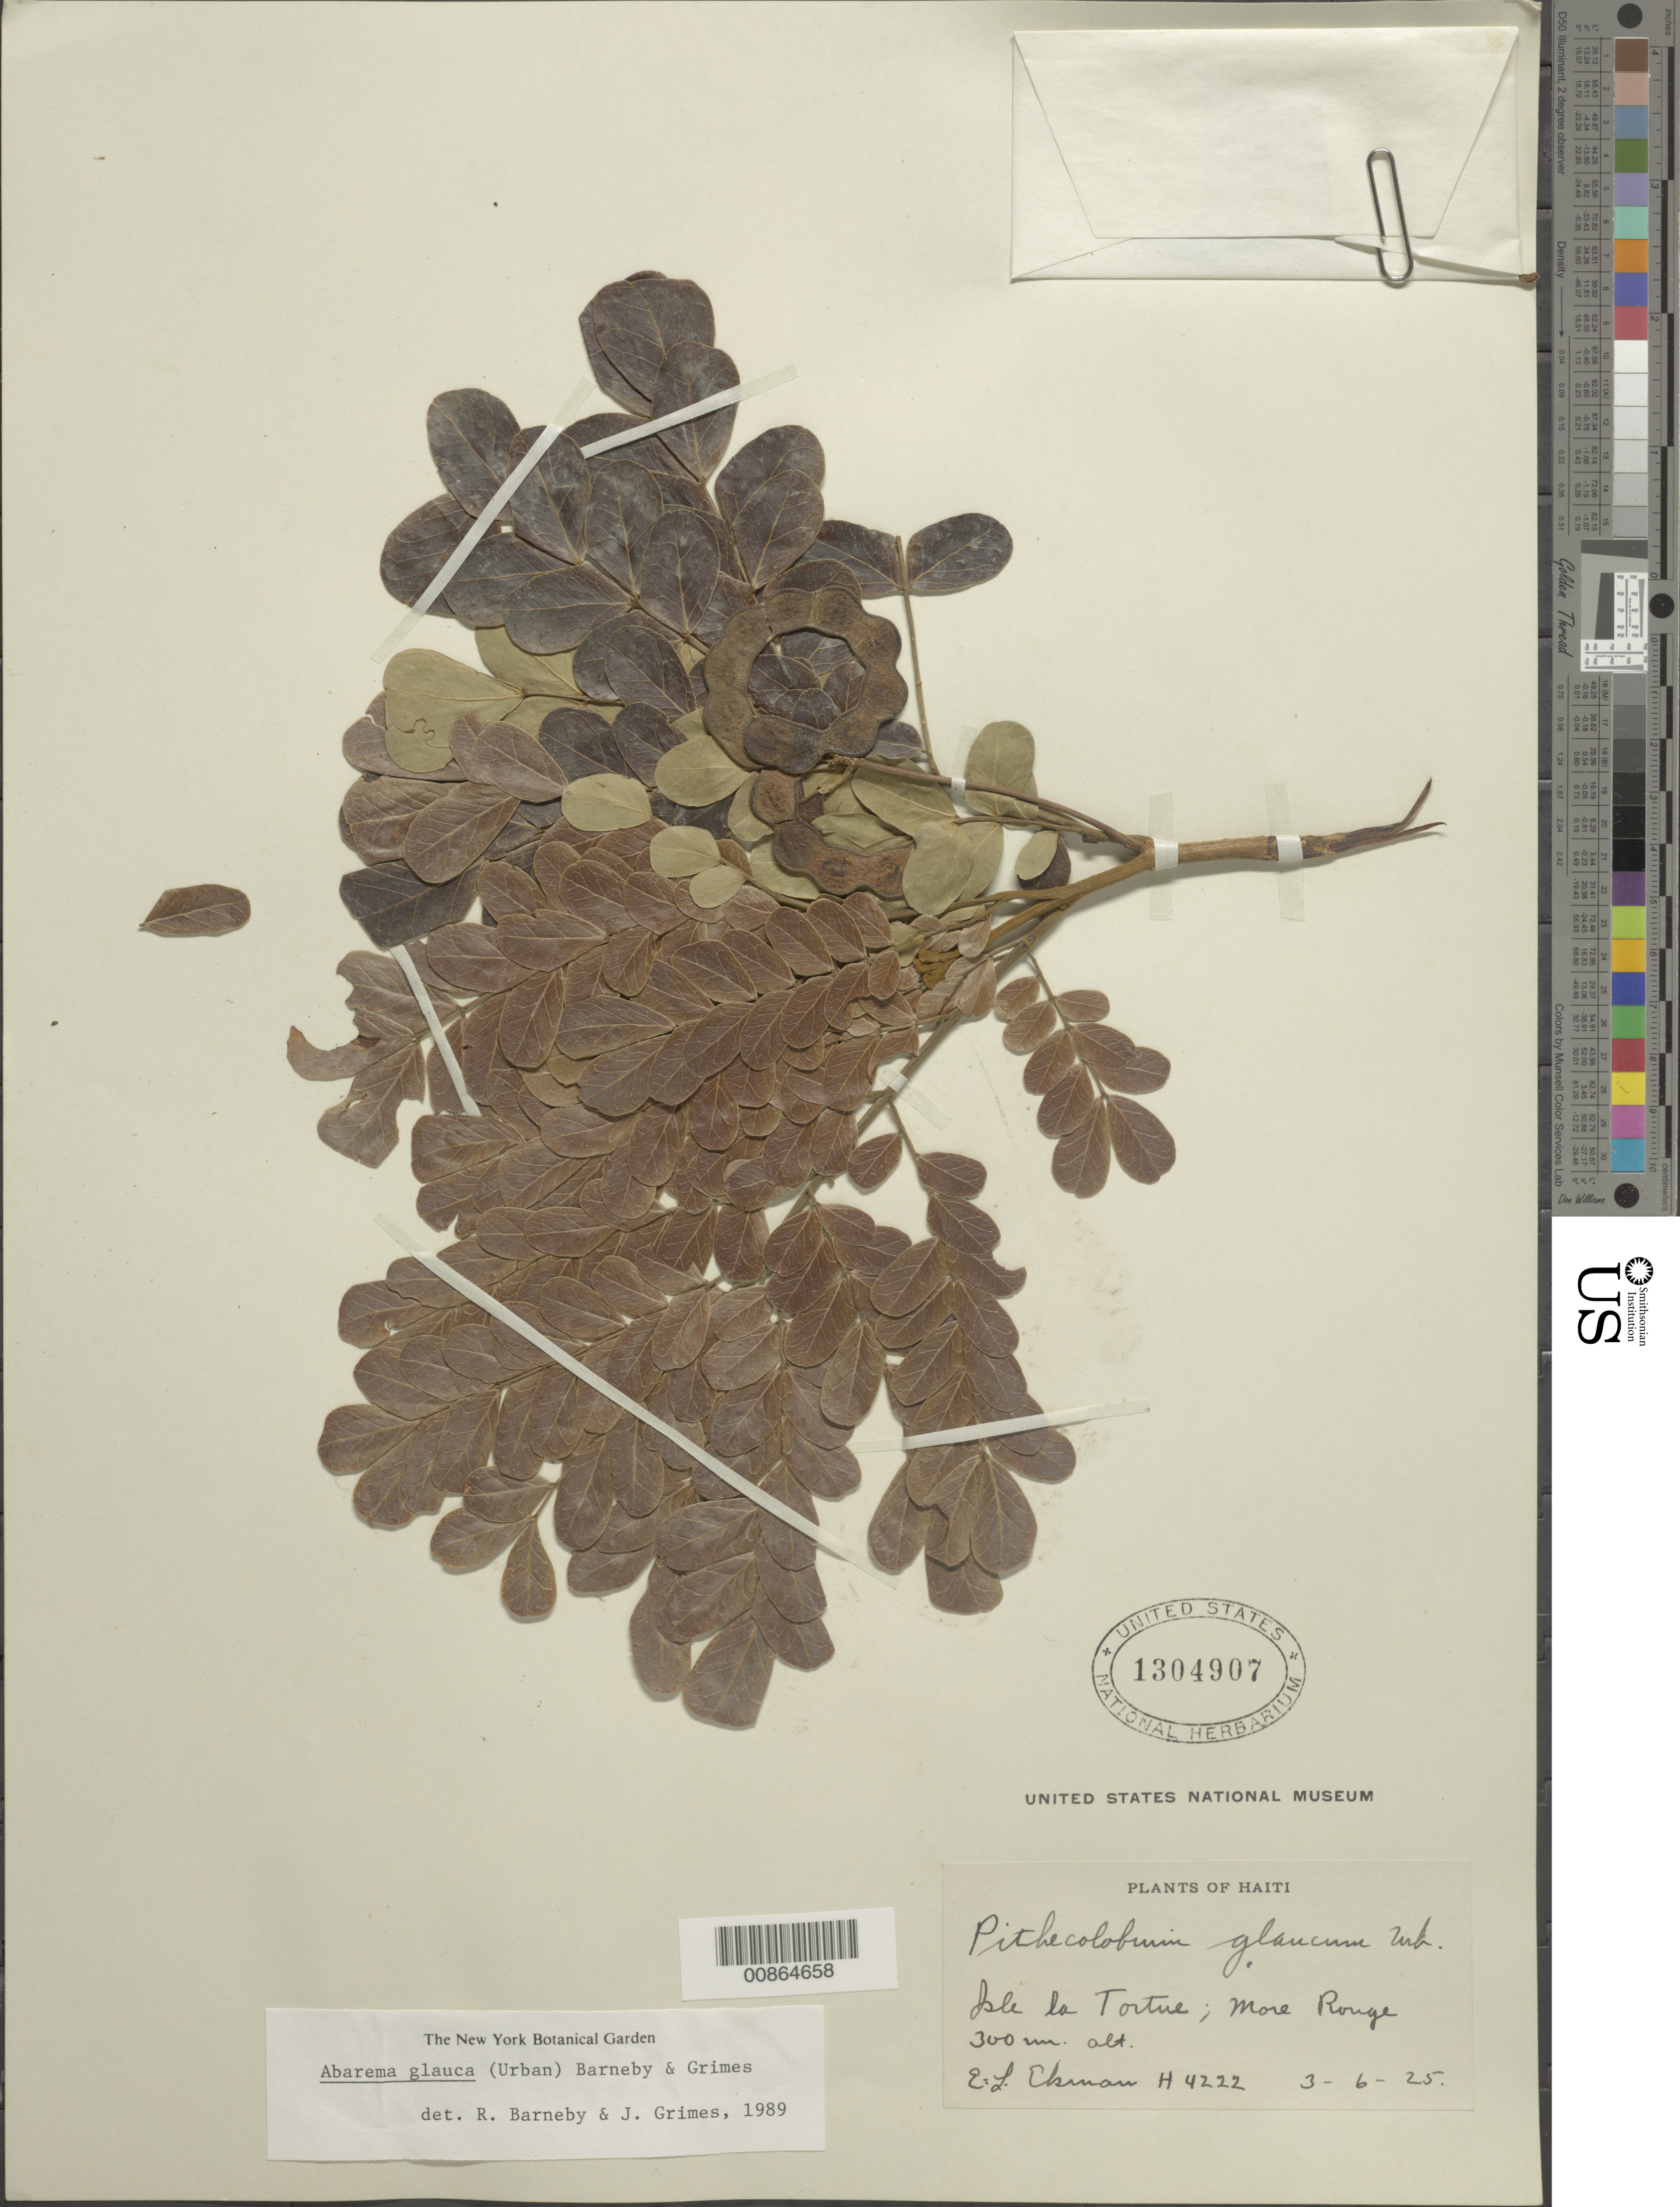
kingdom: Plantae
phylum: Tracheophyta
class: Magnoliopsida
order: Fabales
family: Fabaceae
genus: Pithecellobium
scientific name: Pithecellobium glaucum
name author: Urb.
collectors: E. L. Ekman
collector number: H 4222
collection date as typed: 03 Jun 1925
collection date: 1925-06-03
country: Haiti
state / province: Nord-Óuest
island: Île de la Tortue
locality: Isle la Tortue; Mare Rouge.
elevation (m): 300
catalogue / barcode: US 1304907